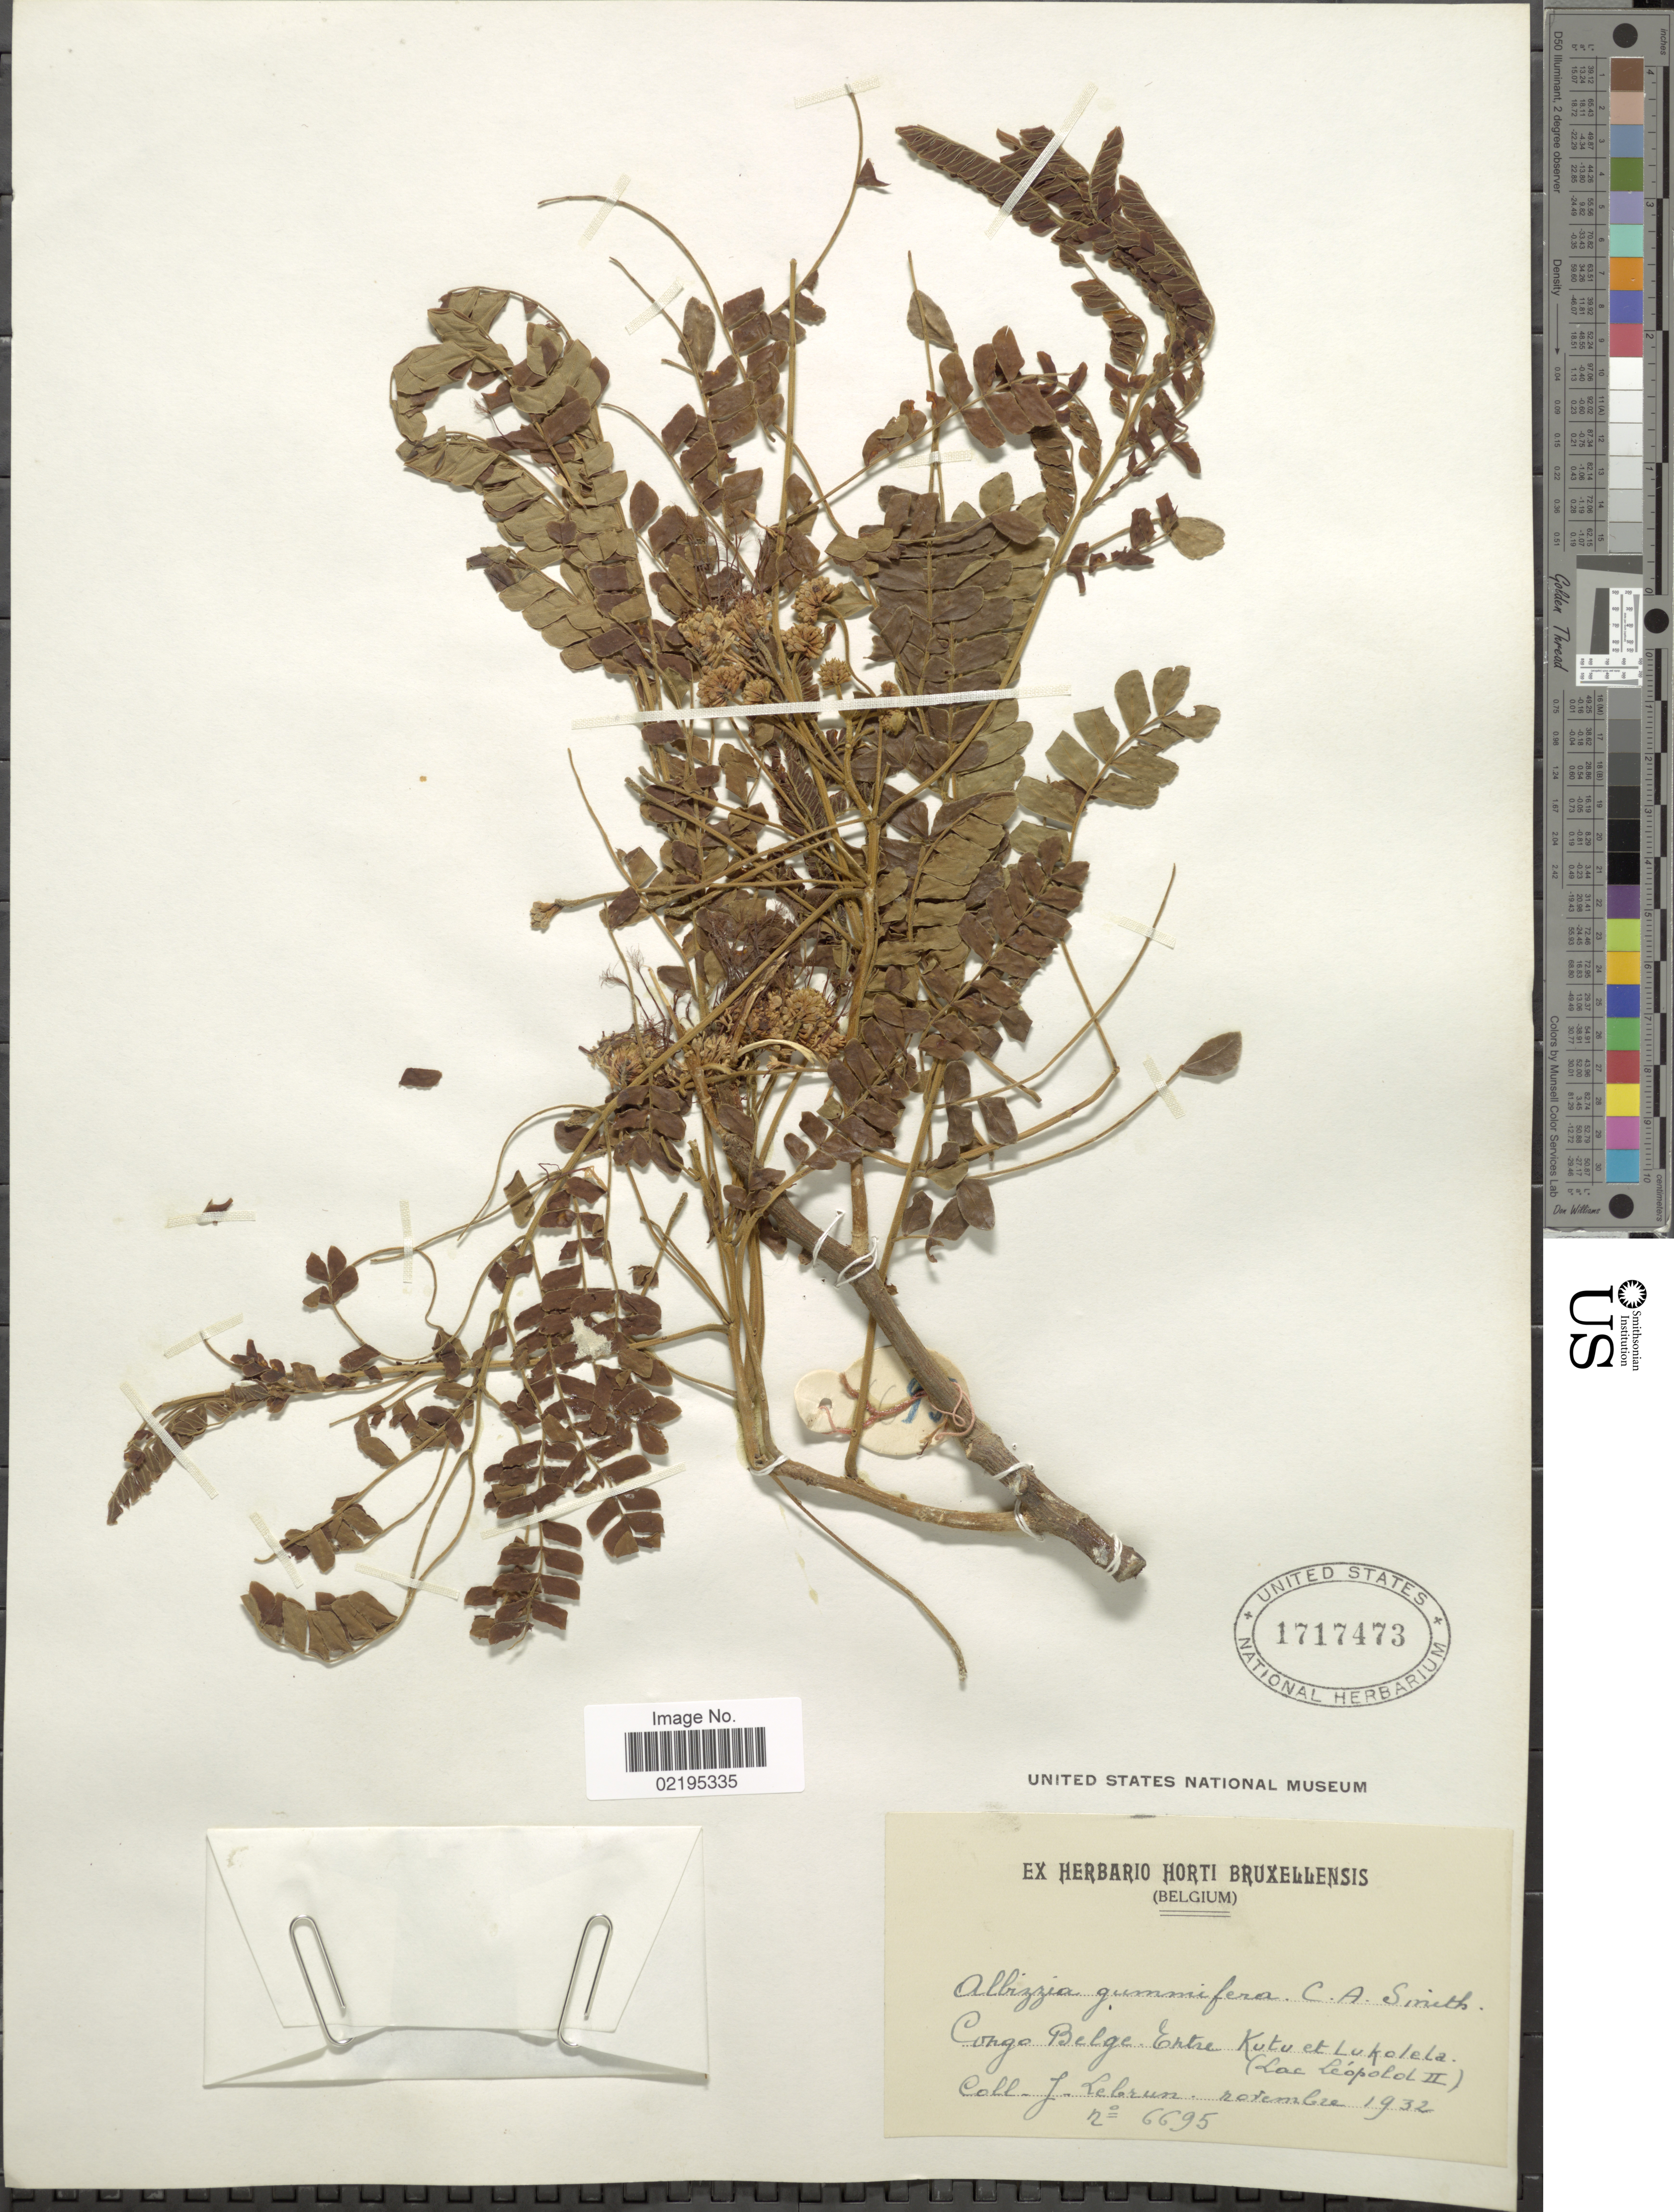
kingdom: Plantae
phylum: Tracheophyta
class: Magnoliopsida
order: Fabales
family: Fabaceae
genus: Albizia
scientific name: Albizia gummifera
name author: (J.F. Gmel.) C.A. Sm.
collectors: J. A. Lebrun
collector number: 6695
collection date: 1932-11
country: Congo, Democratic Republic of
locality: Congo Belge - Entre Kutu et Lukolela (lac Leopold II)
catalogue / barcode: US 1717473